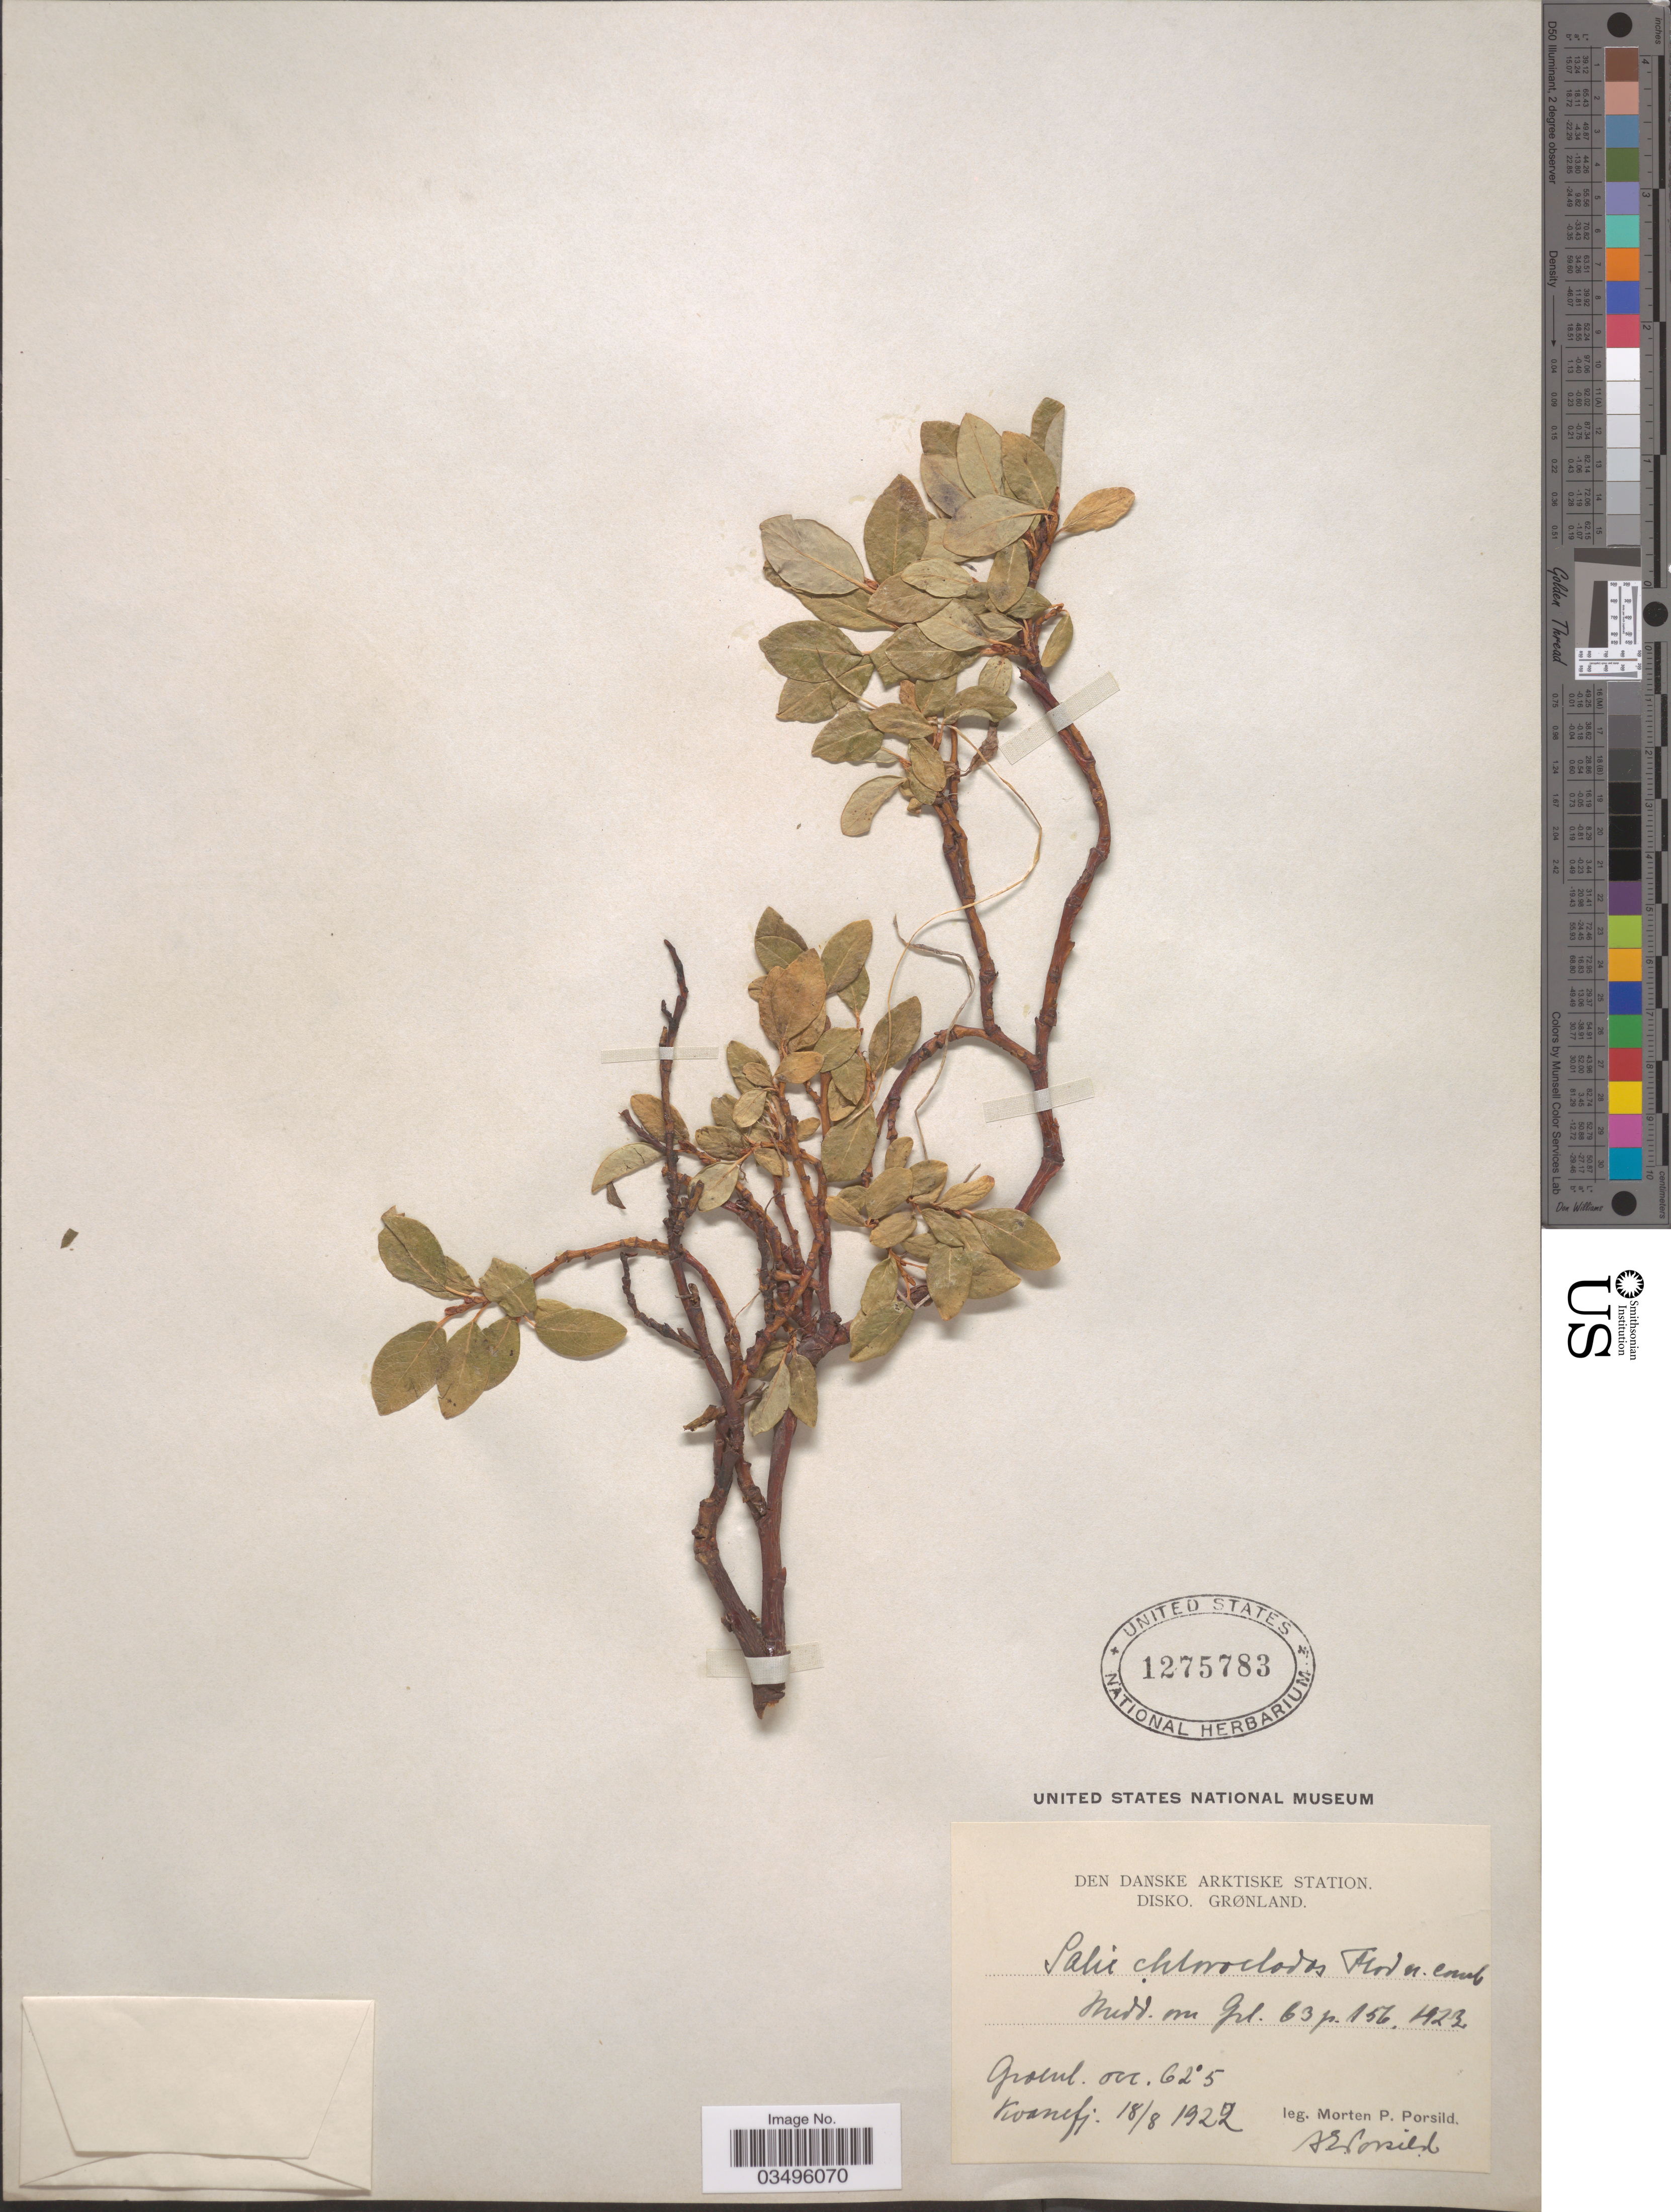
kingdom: Plantae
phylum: Tracheophyta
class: Magnoliopsida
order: Malpighiales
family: Salicaceae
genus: Salix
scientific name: Salix chloroclados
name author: Flod.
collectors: M. P. Porsild & A. E. Porsild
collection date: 1922-08-18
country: Greenland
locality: Den Danske Arktiske Station. Disko. Grønland. Groenl. occ. Kvanefj.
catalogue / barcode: US 1275783